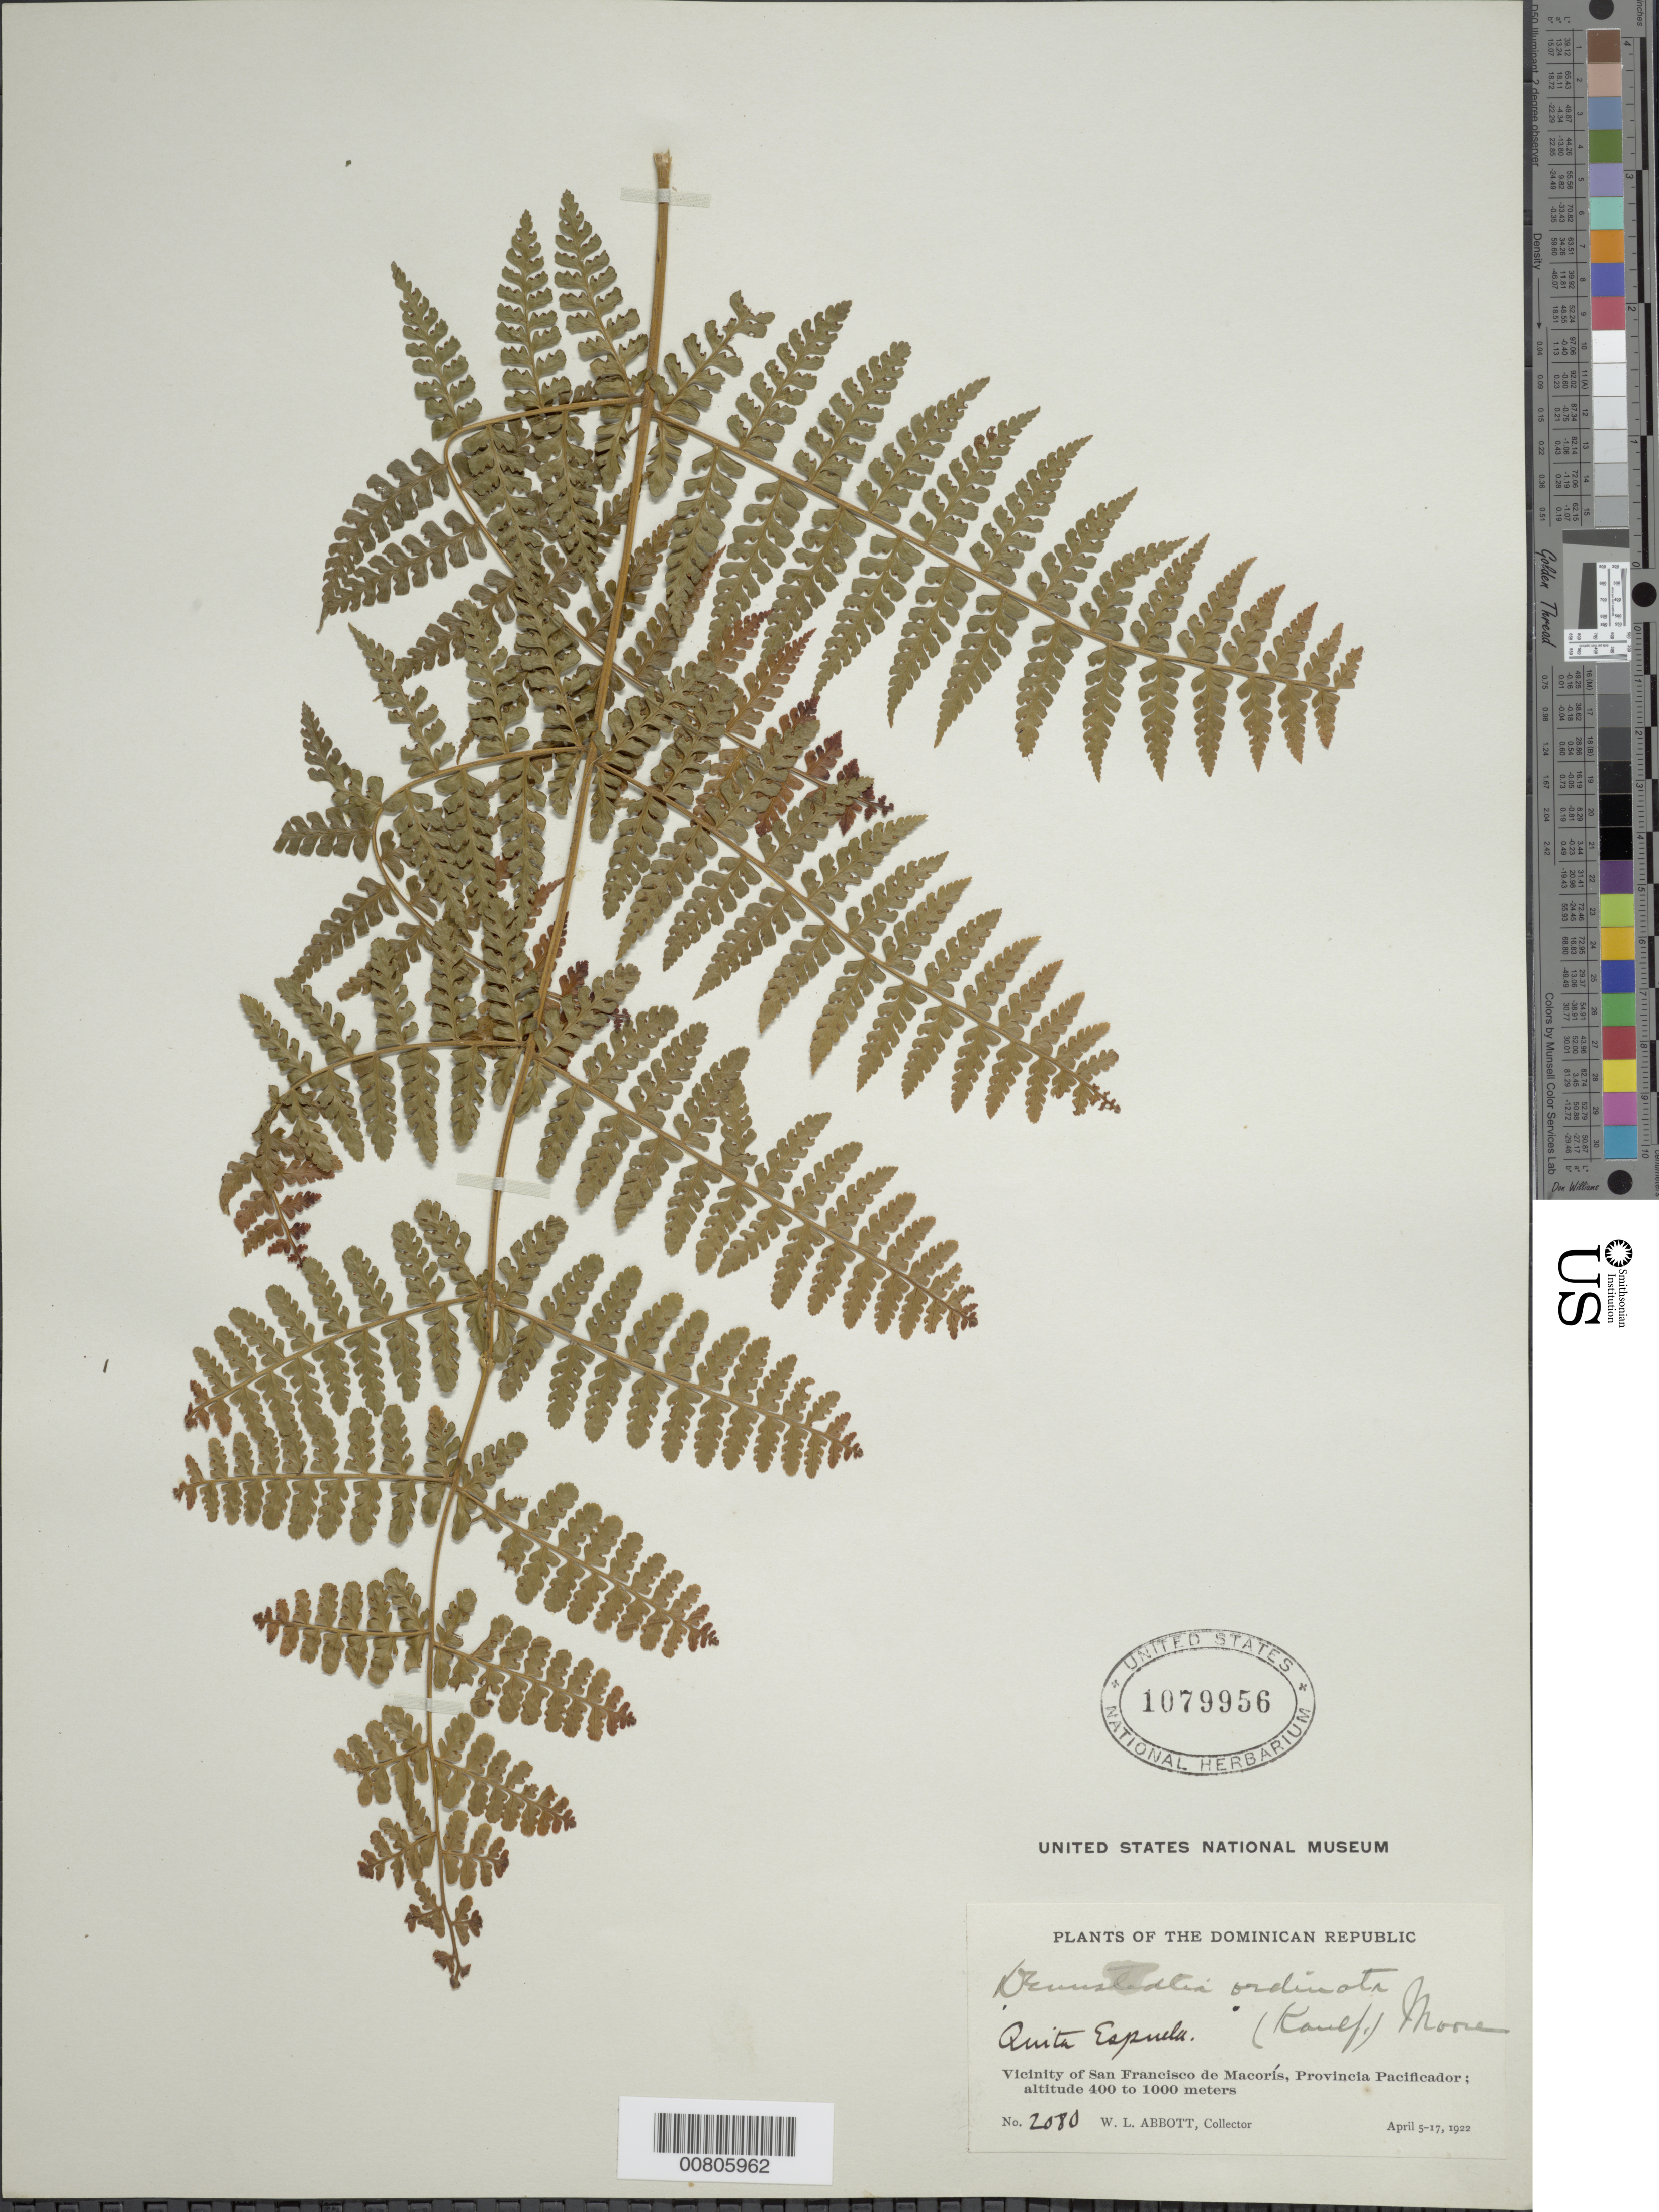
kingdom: Plantae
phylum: Tracheophyta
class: Polypodiopsida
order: Polypodiales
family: Dennstaedtiaceae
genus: Dennstaedtia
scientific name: Dennstaedtia dissecta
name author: (Sw.) T. Moore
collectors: W. L. Abbott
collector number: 2080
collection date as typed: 05 Apr 1922 to 17 Apr 1922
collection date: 1922-04-05/1922-04-17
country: Dominican Republic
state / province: Pedernales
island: Hispaniola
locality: Prov. Pacificador, vicinity San Francisco de Macorís, Quita Espuela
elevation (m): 400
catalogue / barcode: US 1079956